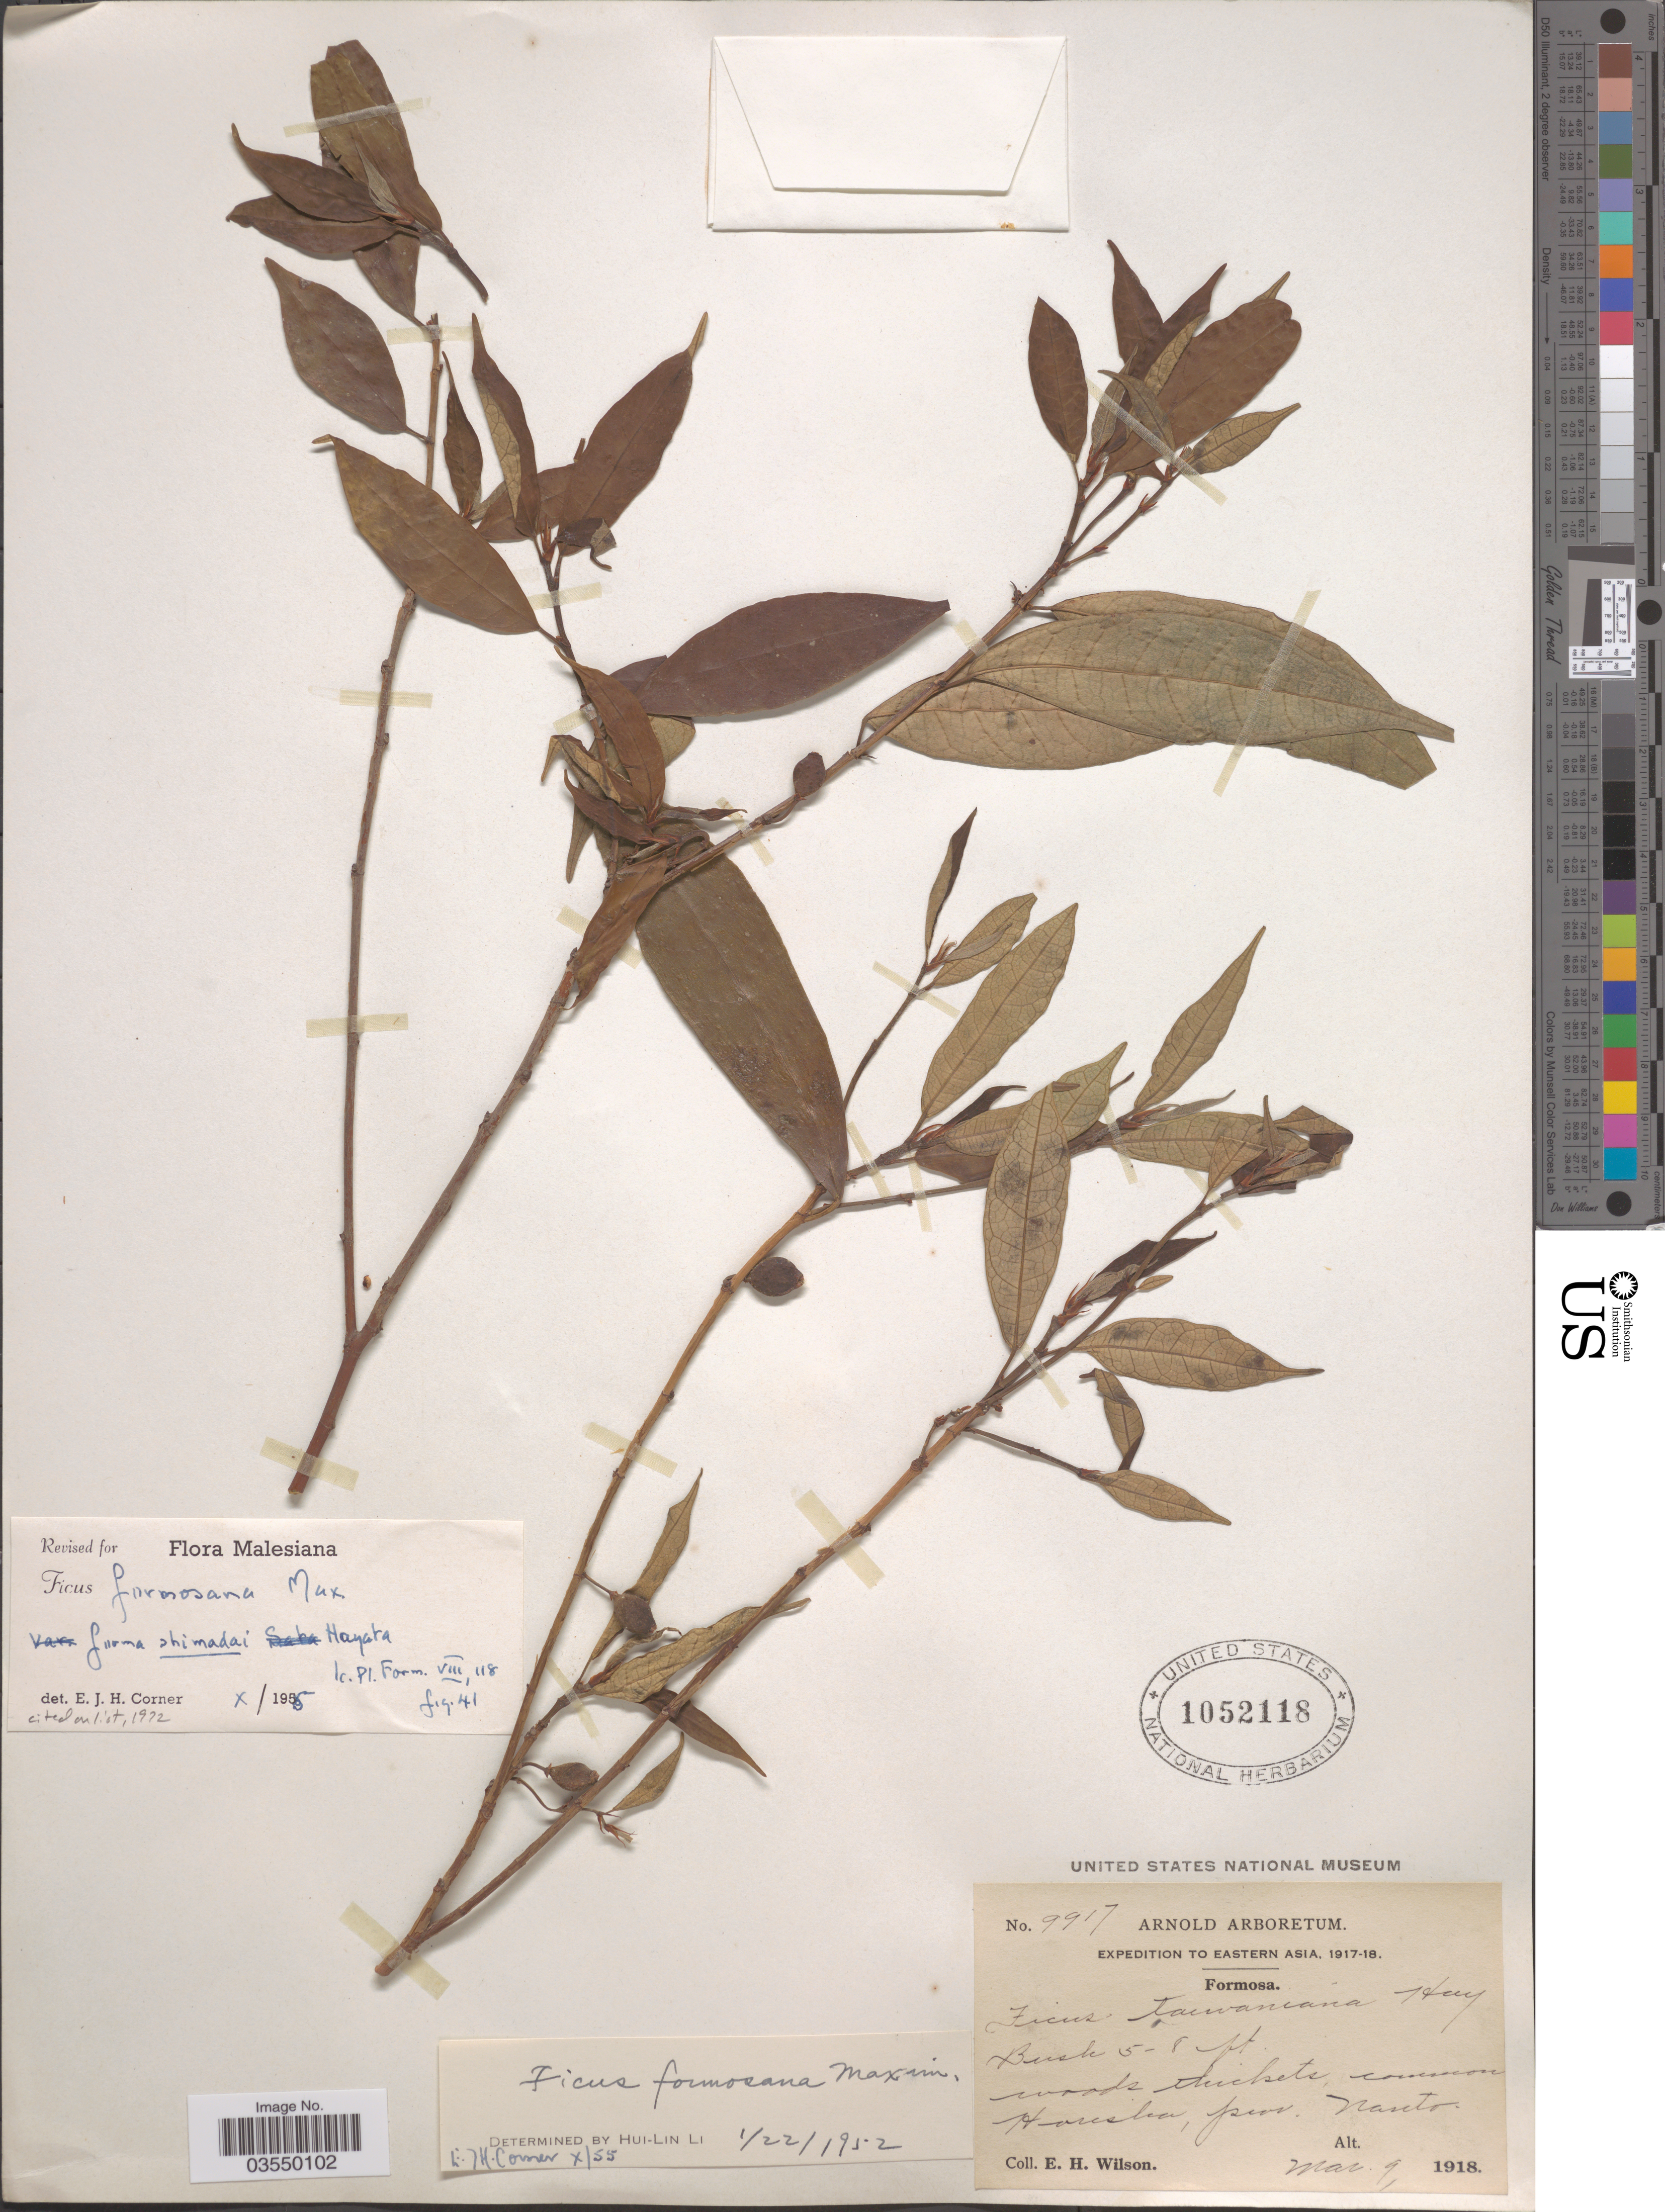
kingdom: Plantae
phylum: Tracheophyta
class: Magnoliopsida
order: Rosales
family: Moraceae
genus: Ficus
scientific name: Ficus formosana f. shimadai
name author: Hayata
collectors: E. Wilson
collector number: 9917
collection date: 1918-03-09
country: Taiwan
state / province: Nantou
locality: Eastern Asia. Formosa. Housha*, prov. Nanto.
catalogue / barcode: US 1052118